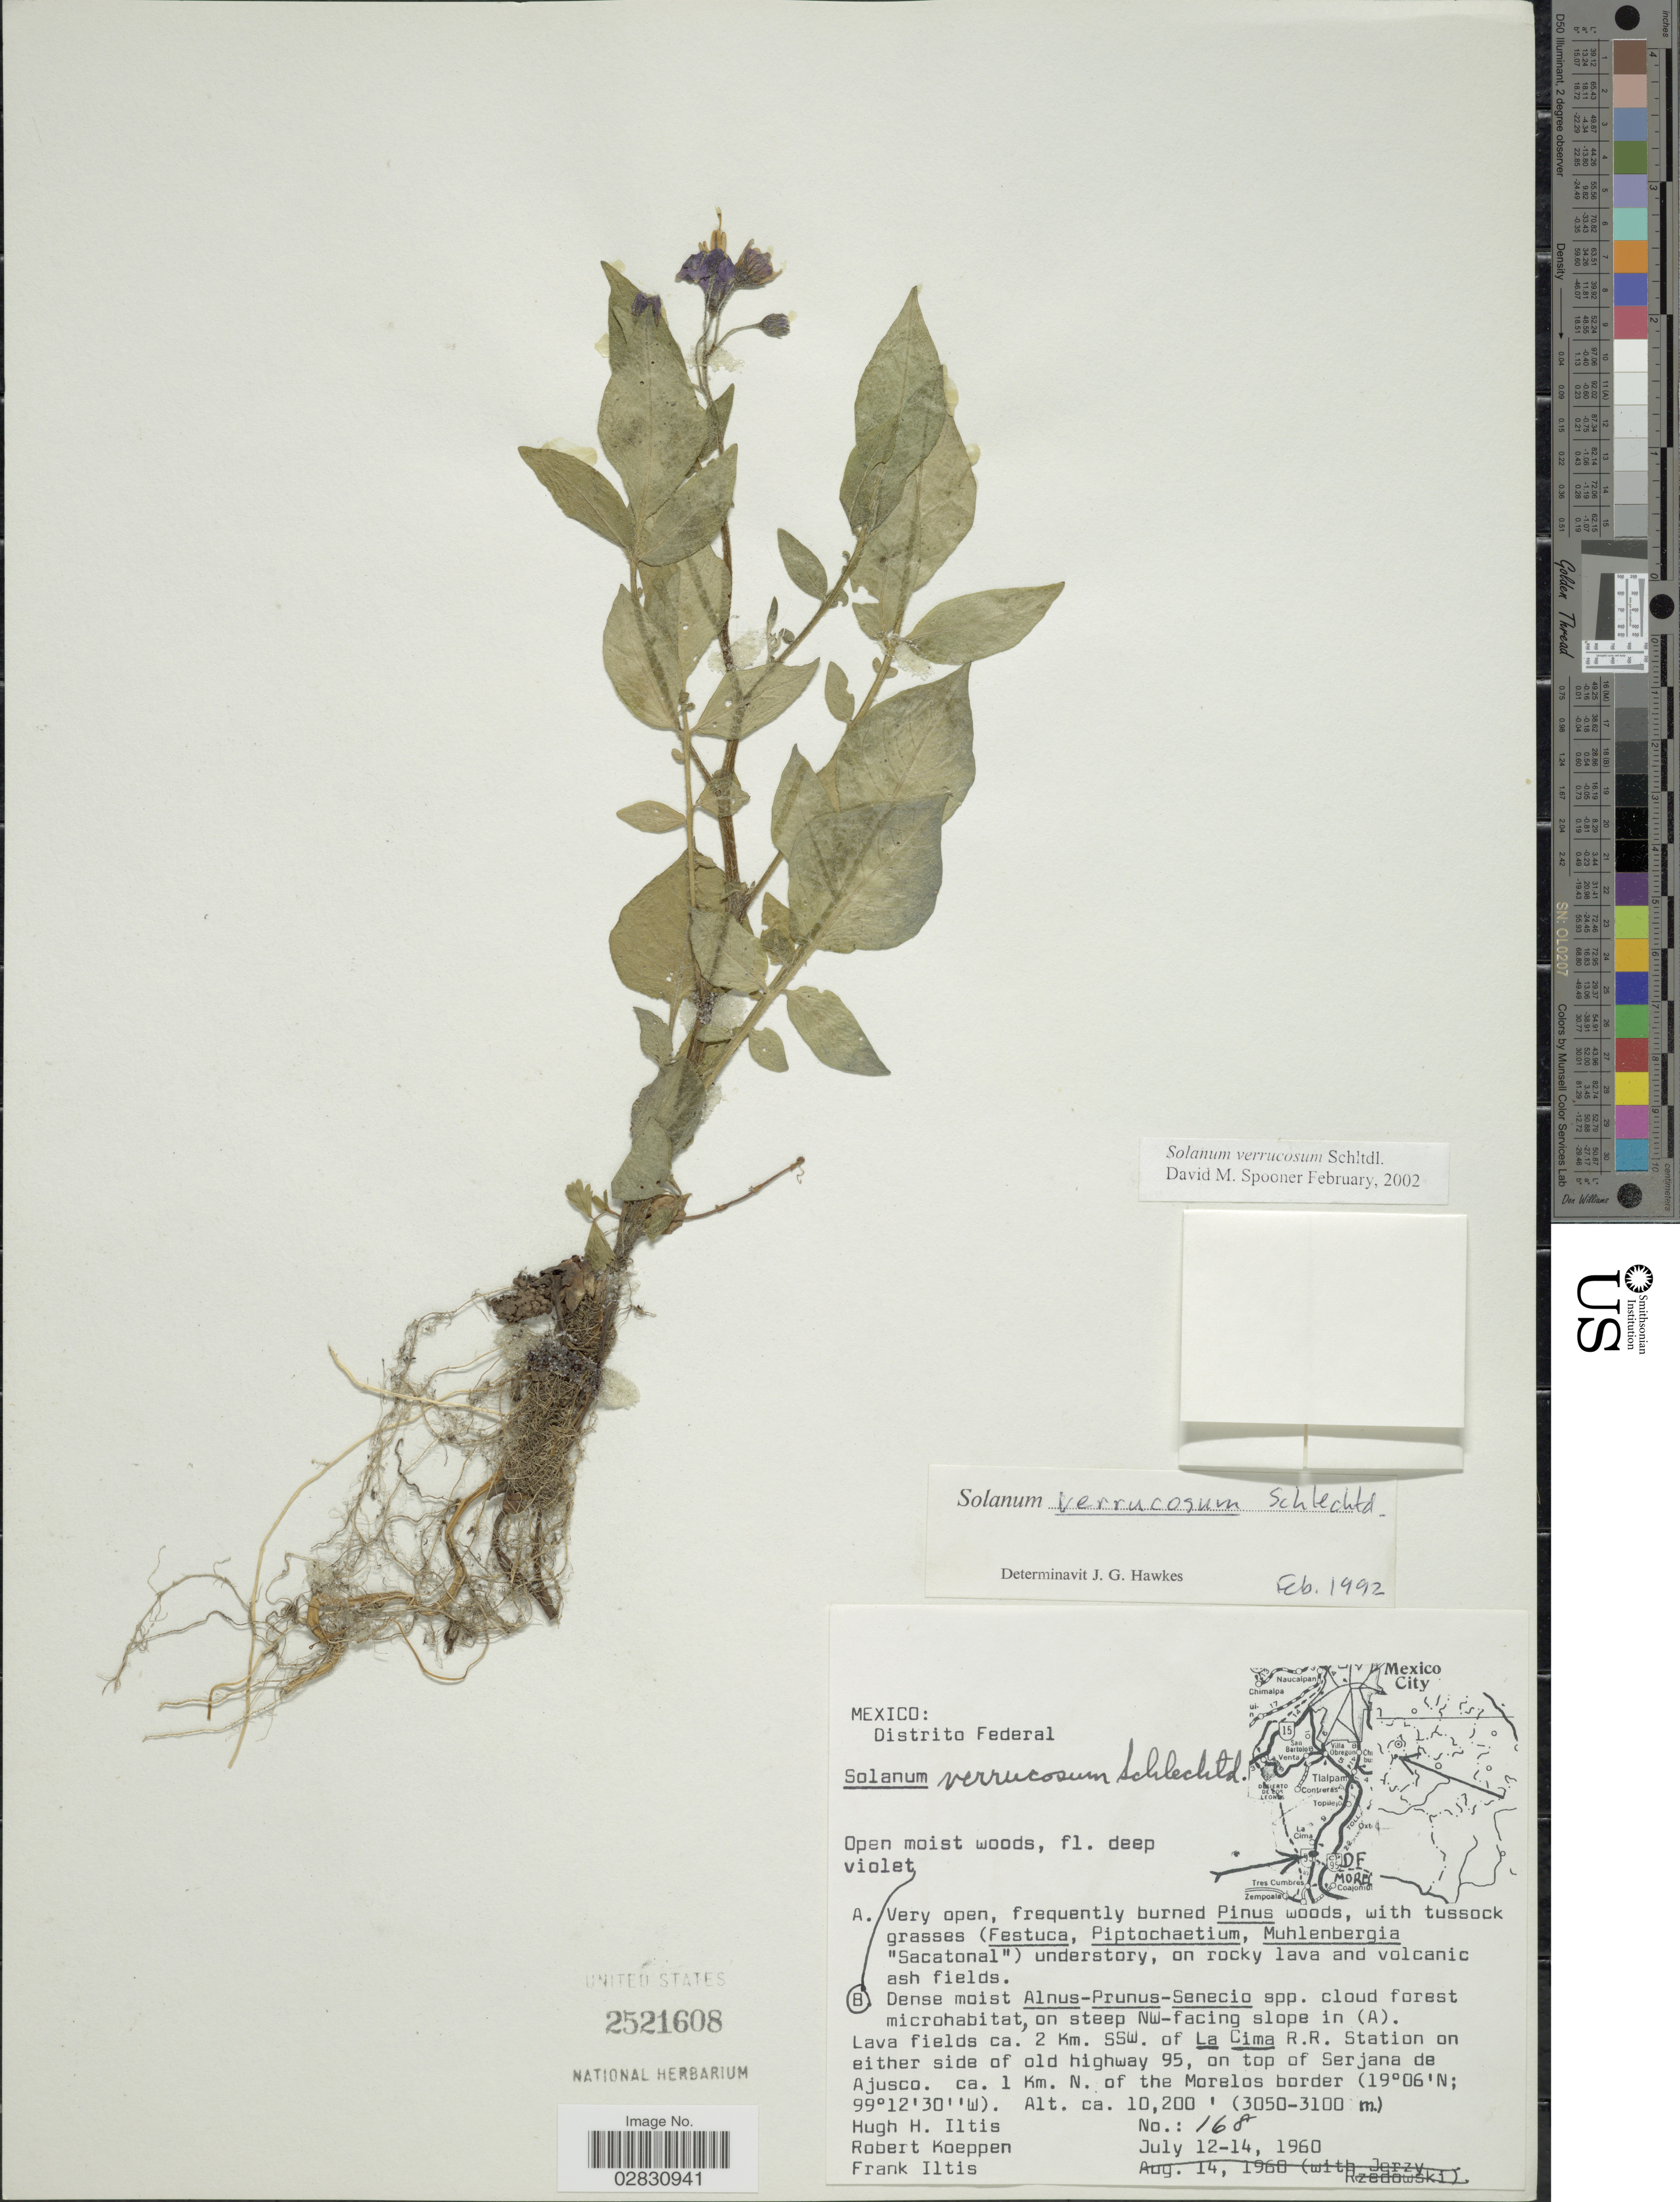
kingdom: Plantae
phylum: Tracheophyta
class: Magnoliopsida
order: Solanales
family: Solanaceae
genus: Solanum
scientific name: Solanum verrucosum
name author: Schltdl.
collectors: H. H. Iltis, R. C. Koeppen & F. S. Iltis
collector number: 168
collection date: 1960-07-12/1960-07-14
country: Mexico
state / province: Distrito Federal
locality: Lava fields ca. 2 Km. SSW. of La Cima R.R. Station on either side of old highway 95, on top of Serjana de Ajusco. ca. 1 Km. N. of the Morelos border.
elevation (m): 3109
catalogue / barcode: US 2521608